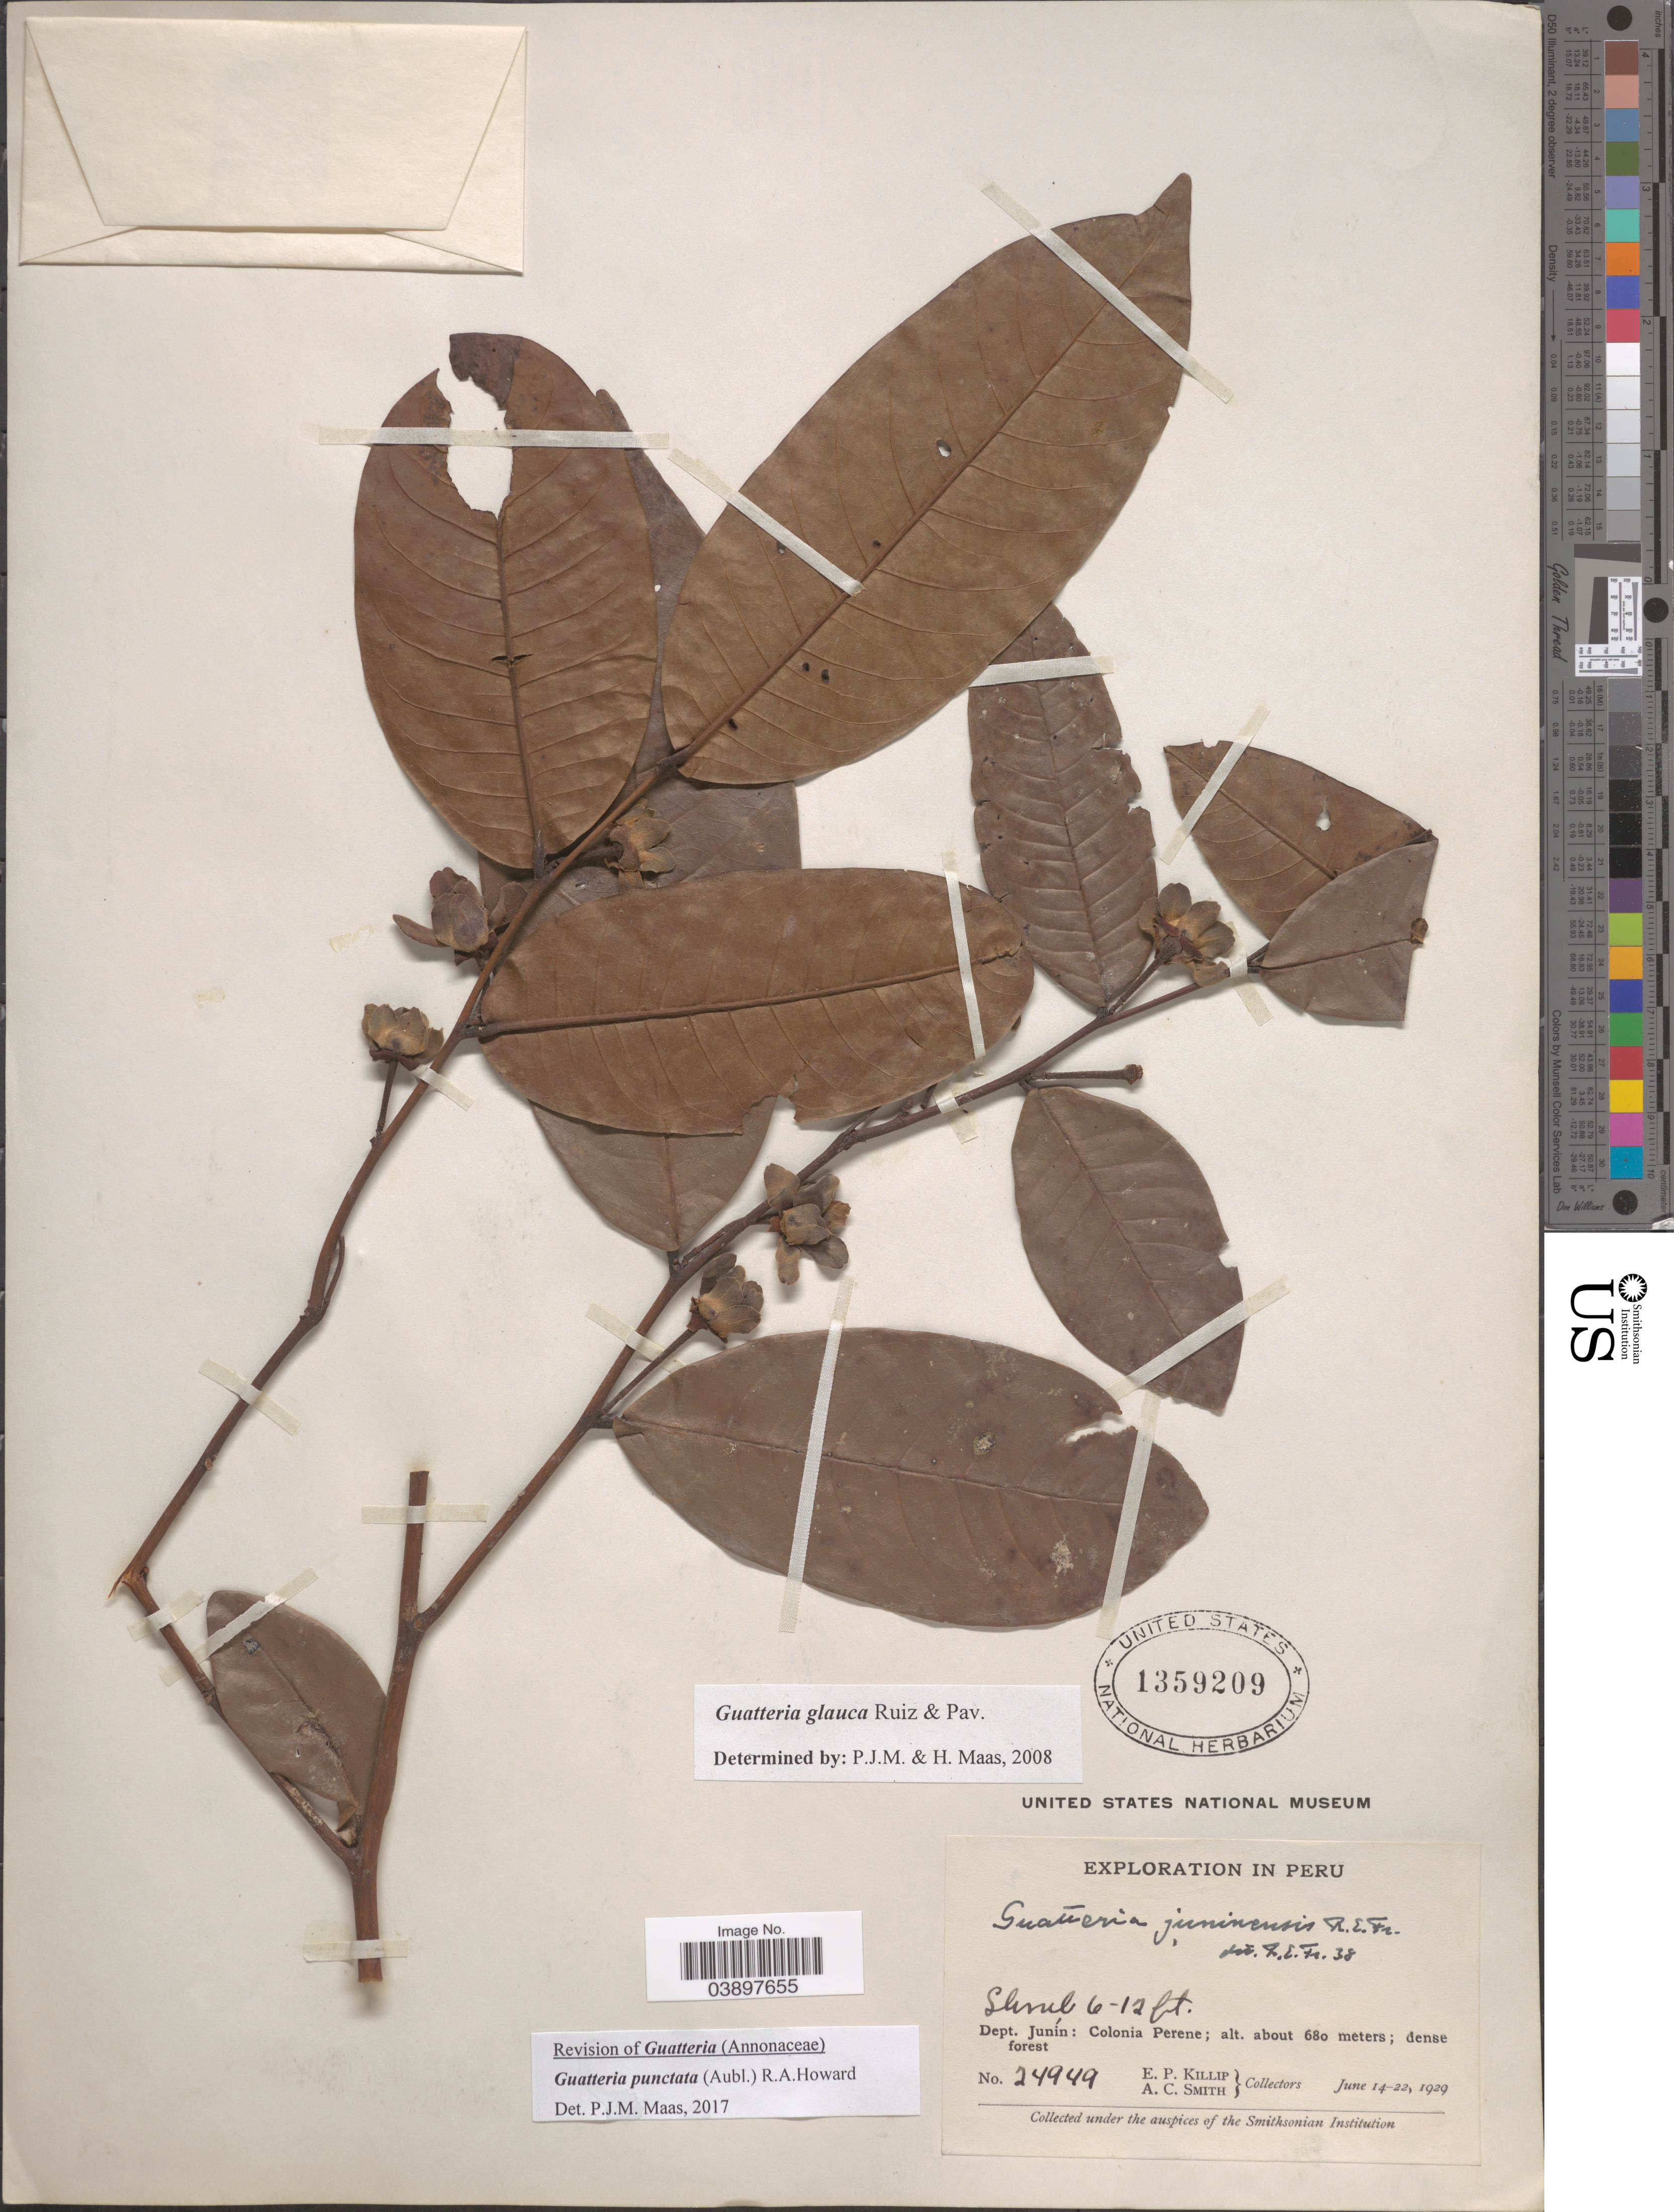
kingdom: Plantae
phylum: Tracheophyta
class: Magnoliopsida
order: Magnoliales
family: Annonaceae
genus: Guatteria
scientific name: Guatteria punctata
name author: (Aubl.) R.A. Howard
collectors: E. P. Killip & A. C. Smith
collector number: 24949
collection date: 1929-06-14/1929-06-22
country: Peru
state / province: Junín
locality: Dept. Junín: Colonia Perene.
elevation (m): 680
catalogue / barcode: US 1359209